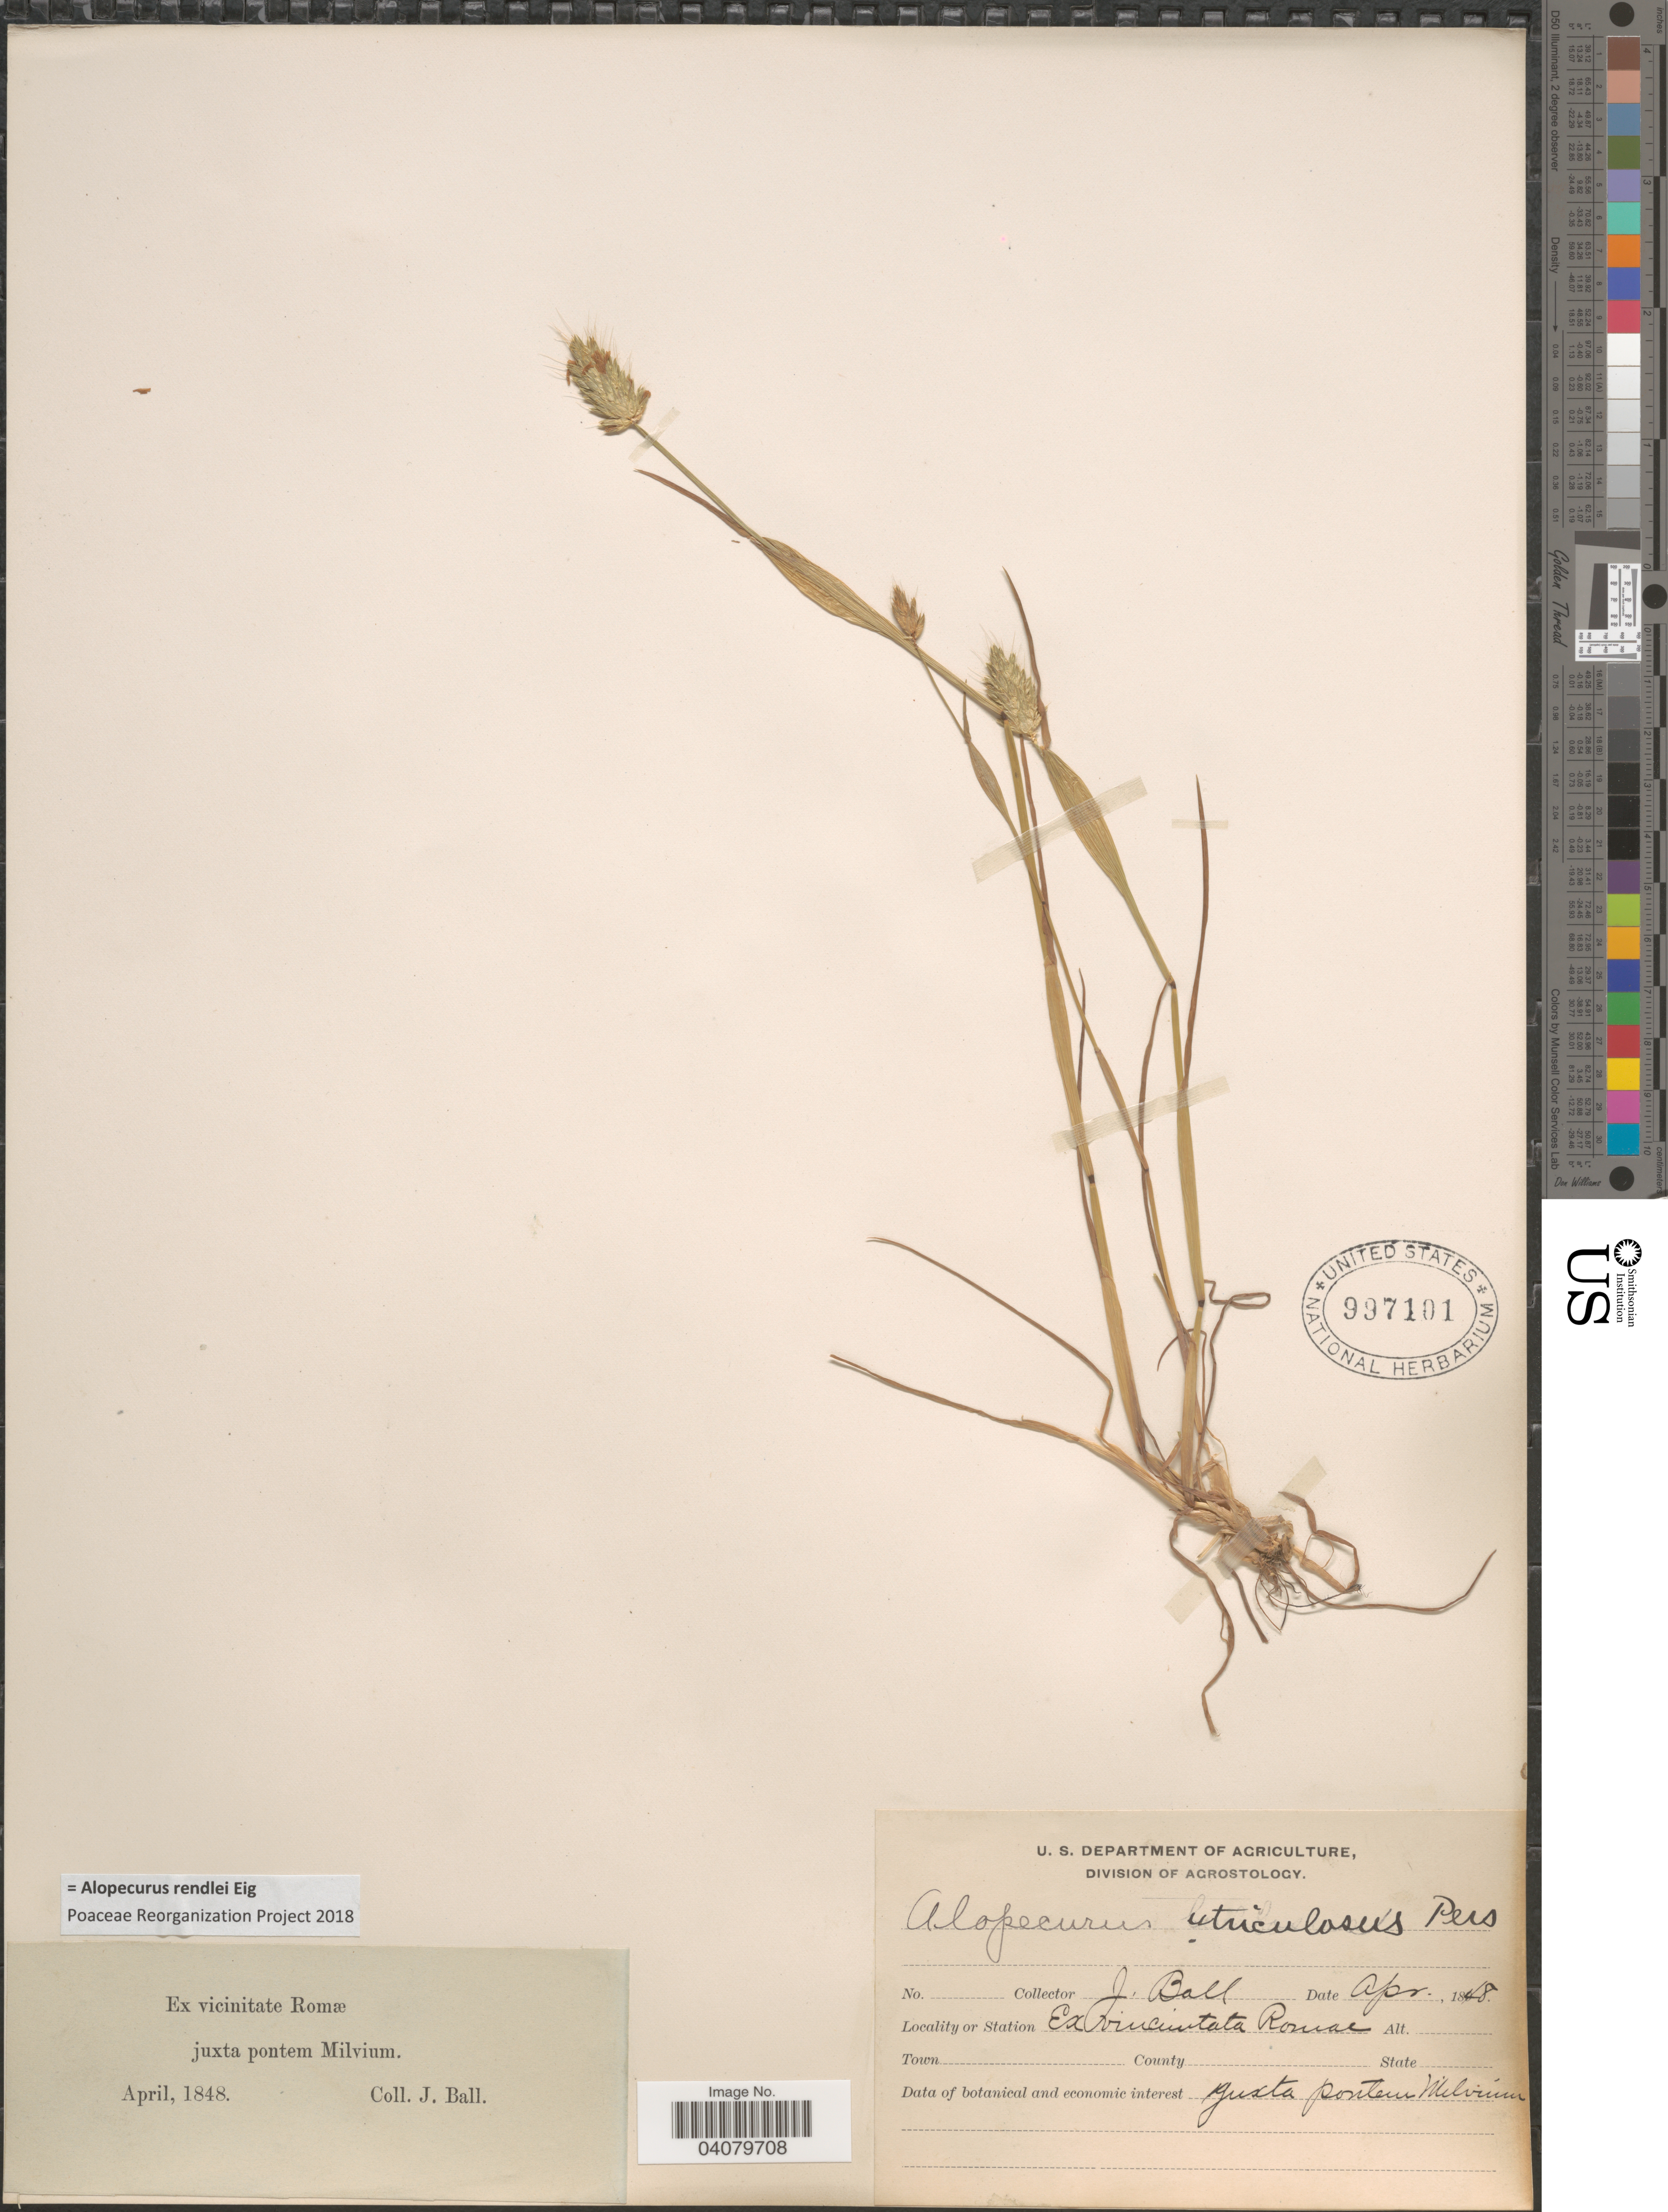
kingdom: Plantae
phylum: Tracheophyta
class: Liliopsida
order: Poales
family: Poaceae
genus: Alopecurus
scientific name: Alopecurus rendlei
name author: Eig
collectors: J. Ball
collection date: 1848-04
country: Italy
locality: Ex vicinitate Romæ juxta pontem Milvium.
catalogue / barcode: US 997101